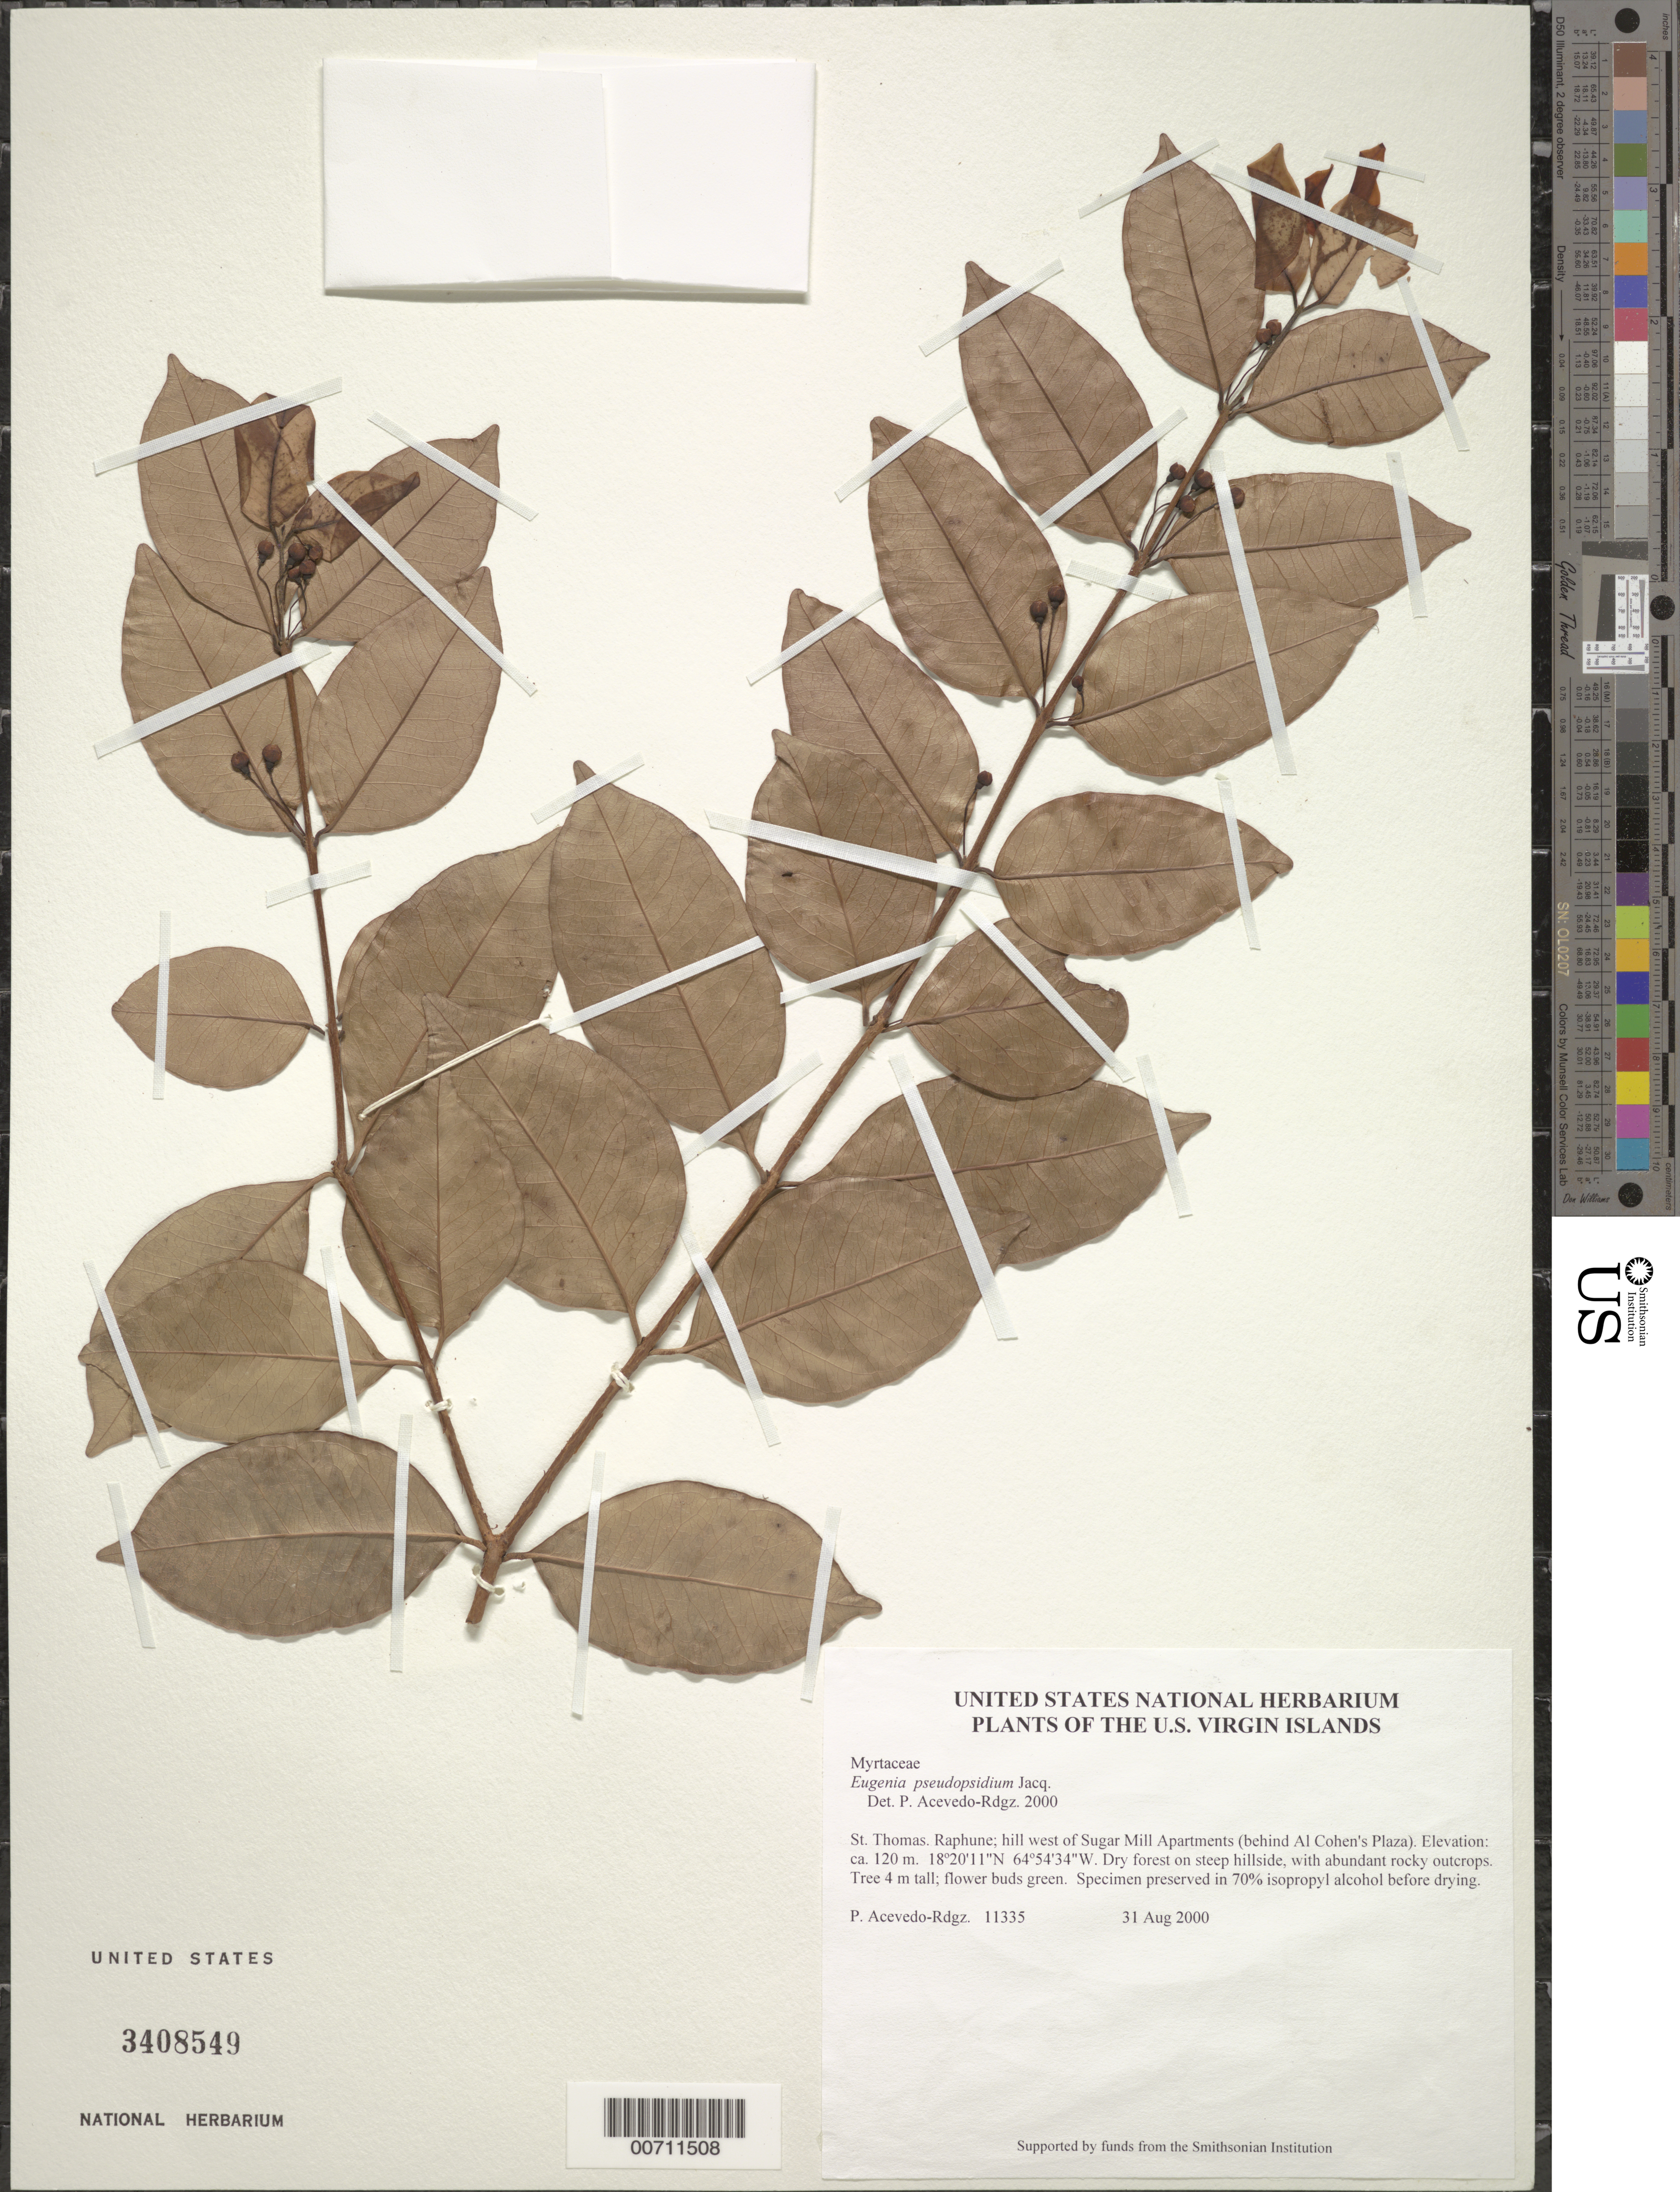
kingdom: Plantae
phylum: Tracheophyta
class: Magnoliopsida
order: Myrtales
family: Myrtaceae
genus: Eugenia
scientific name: Eugenia pseudopsidium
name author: Jacq.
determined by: Acevedo-Rodríguez, P., (BOT), Smithsonian Institution - National Museum of Natural History (UNITED STATES)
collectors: P. Acevedo-Rodr.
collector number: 11335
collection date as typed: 31 Aug 2000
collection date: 2000-08-31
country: U.S. Virgin Islands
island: St. Thomas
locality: Raphune; hill west of Sugar Mill Apartments (behind Al Cohen's Plaza).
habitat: Dry forest on steep hillside, with abundant rocky outcrops.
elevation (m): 120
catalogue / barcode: US 3408549